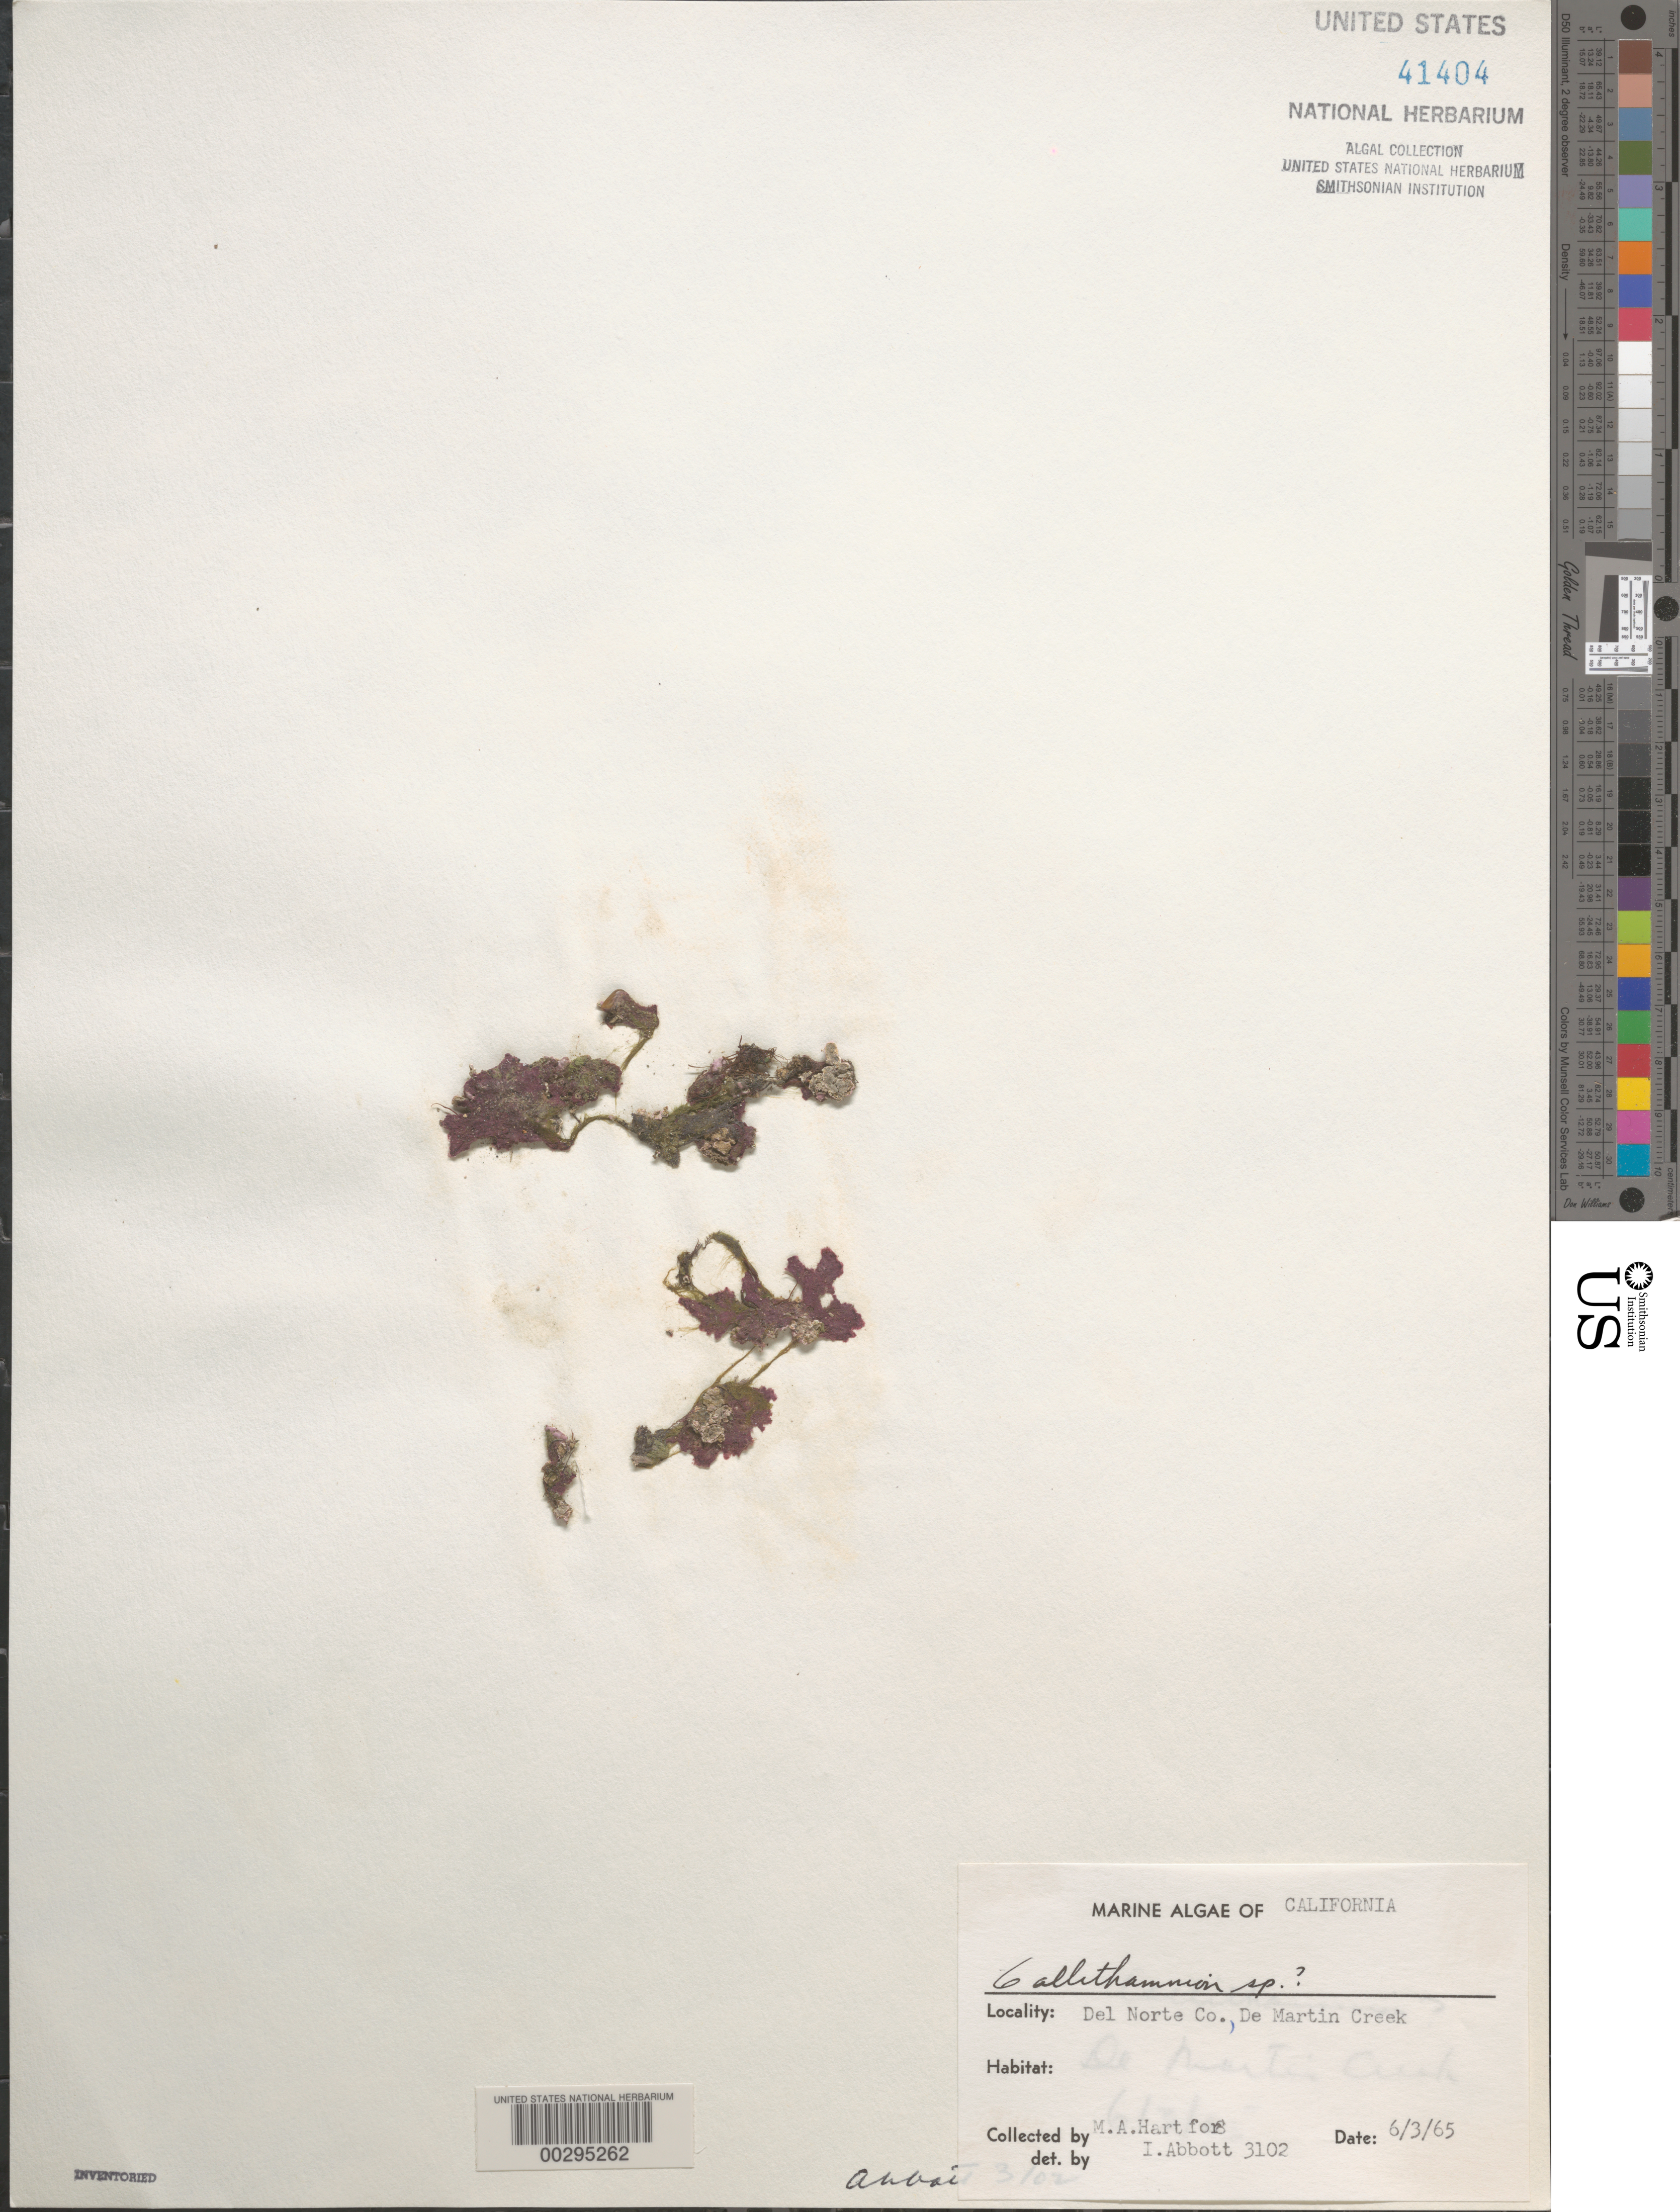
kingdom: Plantae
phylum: Rhodophyta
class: Florideophyceae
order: Ceramiales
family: Callithamniaceae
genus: Callithamnion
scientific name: Callithamnion sp.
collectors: M. A. Hart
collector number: IAA 3102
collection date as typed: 03 Jun 1965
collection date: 1965-06-03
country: United States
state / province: California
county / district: Del Norte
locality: DeMartin Creek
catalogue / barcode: US 41404